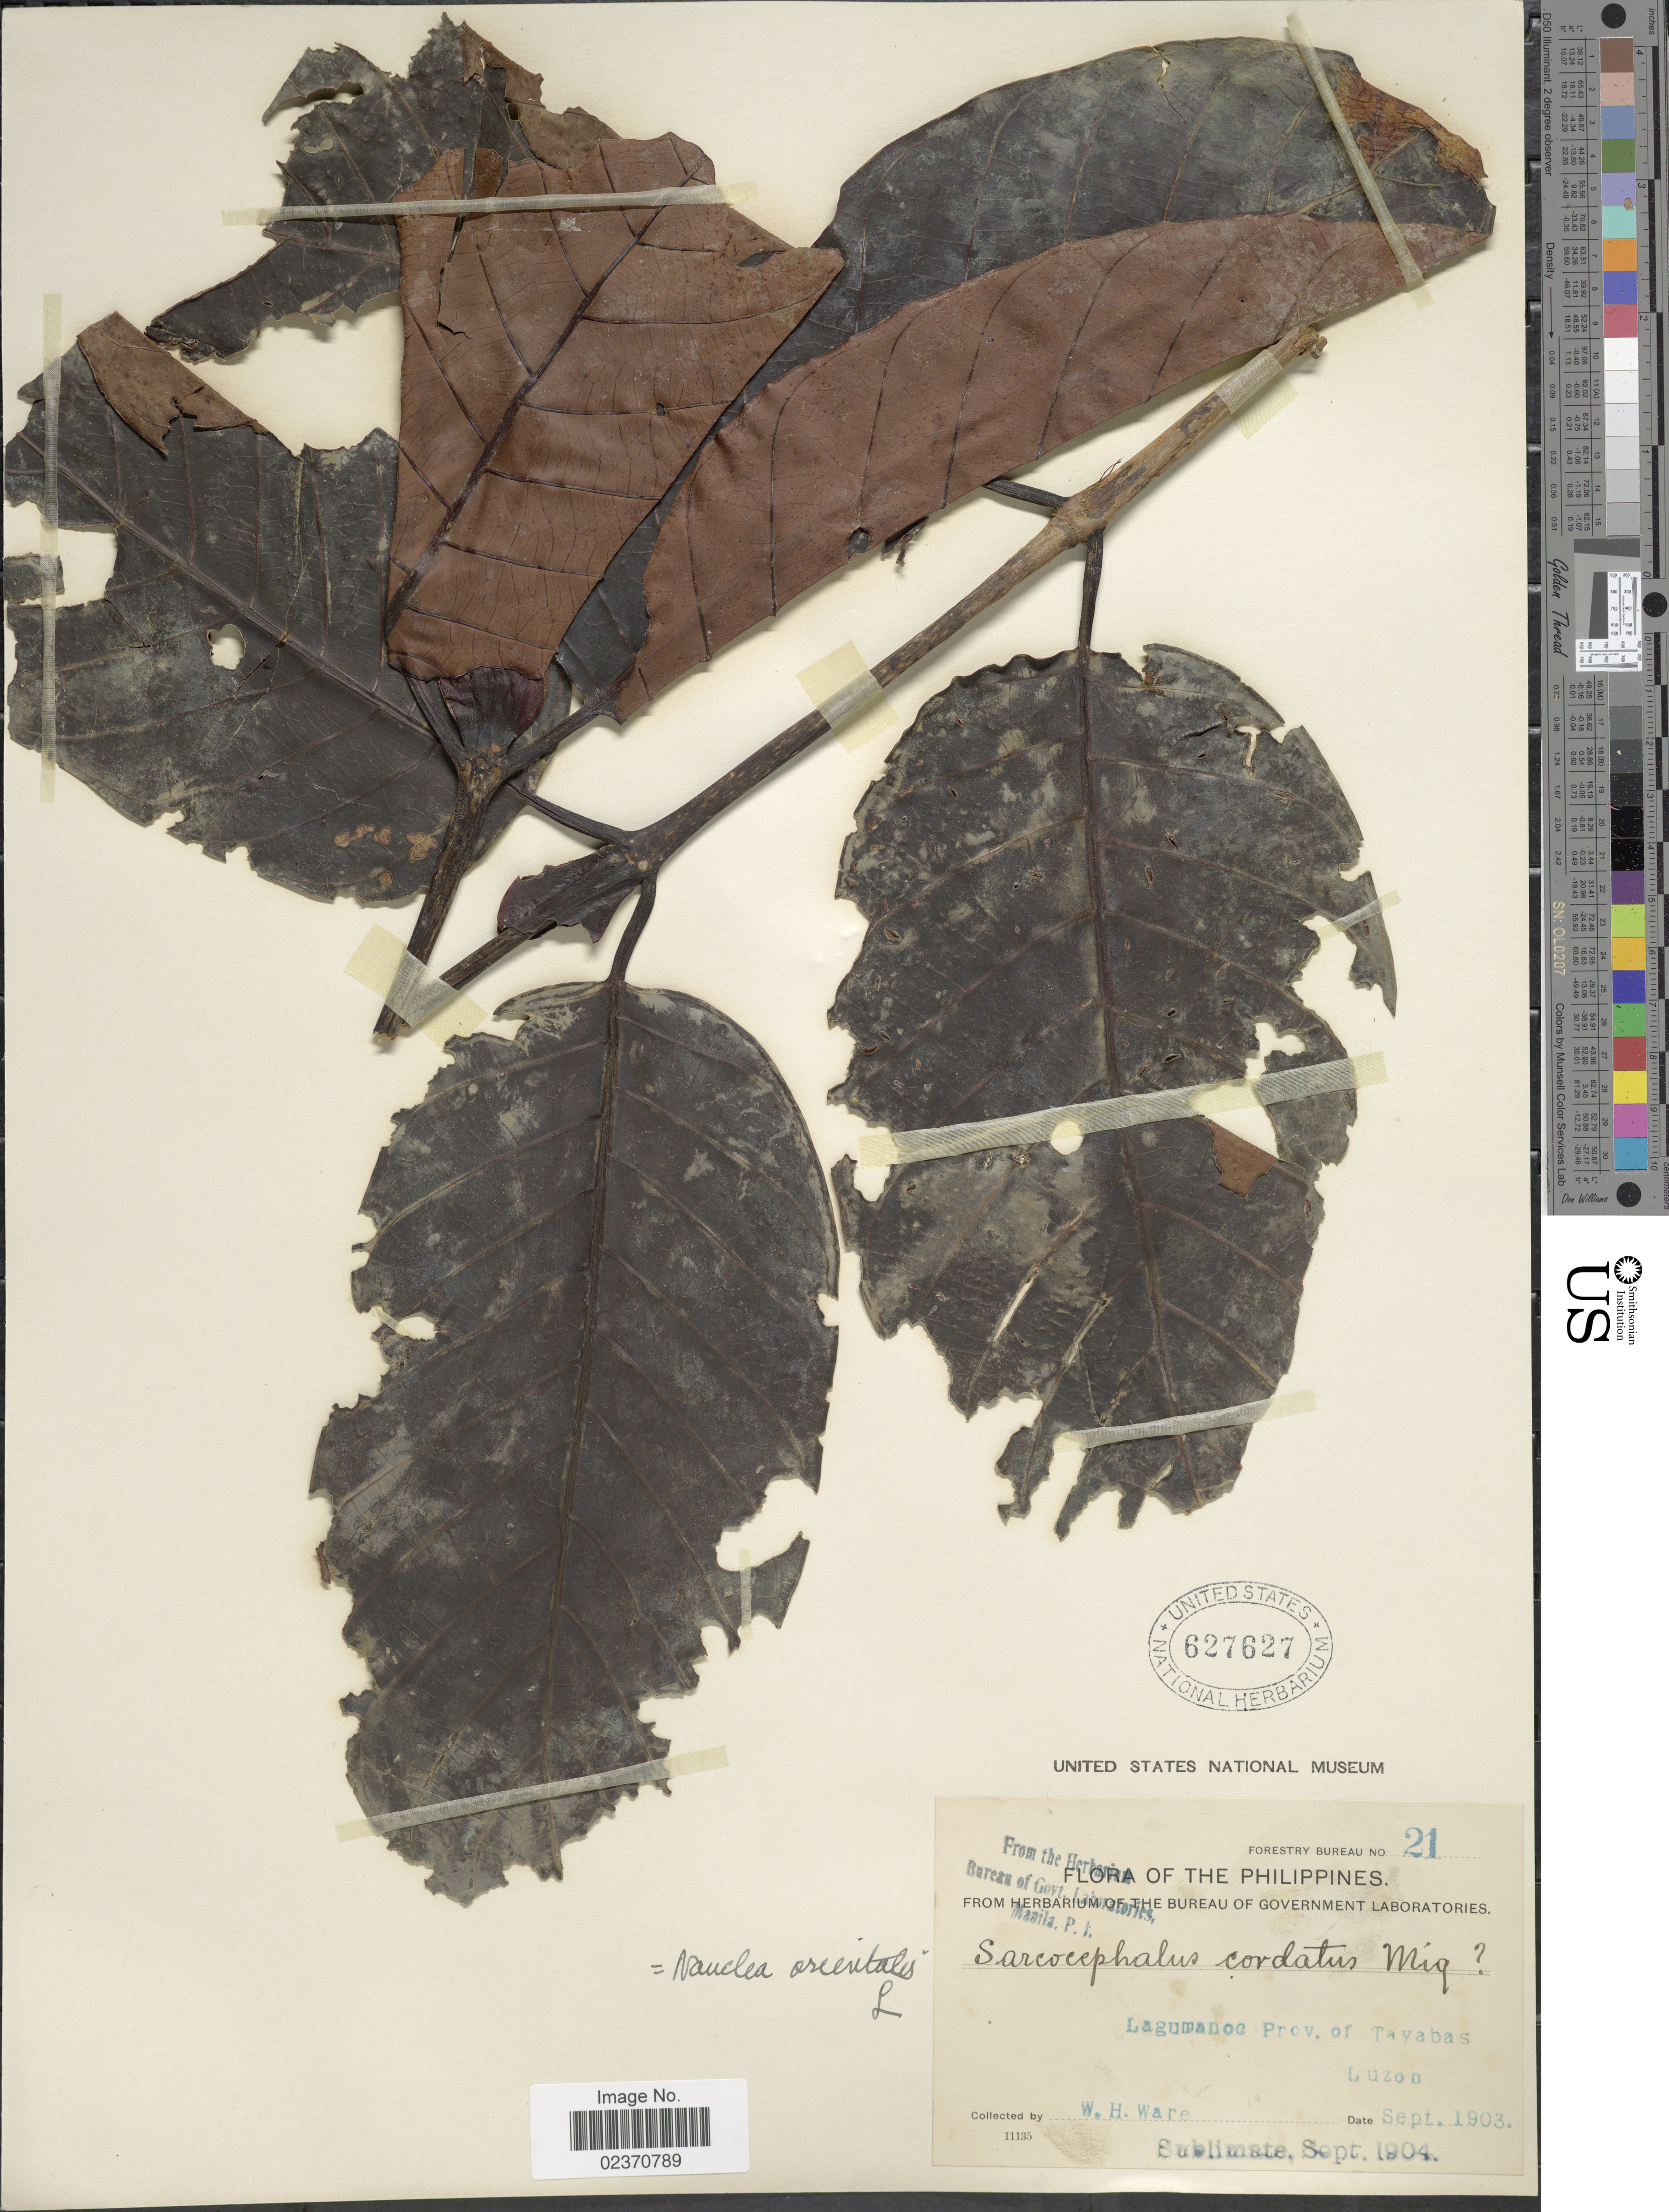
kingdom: Plantae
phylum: Tracheophyta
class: Magnoliopsida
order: Gentianales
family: Rubiaceae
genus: Nauclea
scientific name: Nauclea orientalis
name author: (L.) L.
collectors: W. Ware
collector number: Forestry Bureau 21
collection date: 1903-09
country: Philippines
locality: Lagumanoc Prov. of Tayabas, Luzon.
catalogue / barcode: US 627627